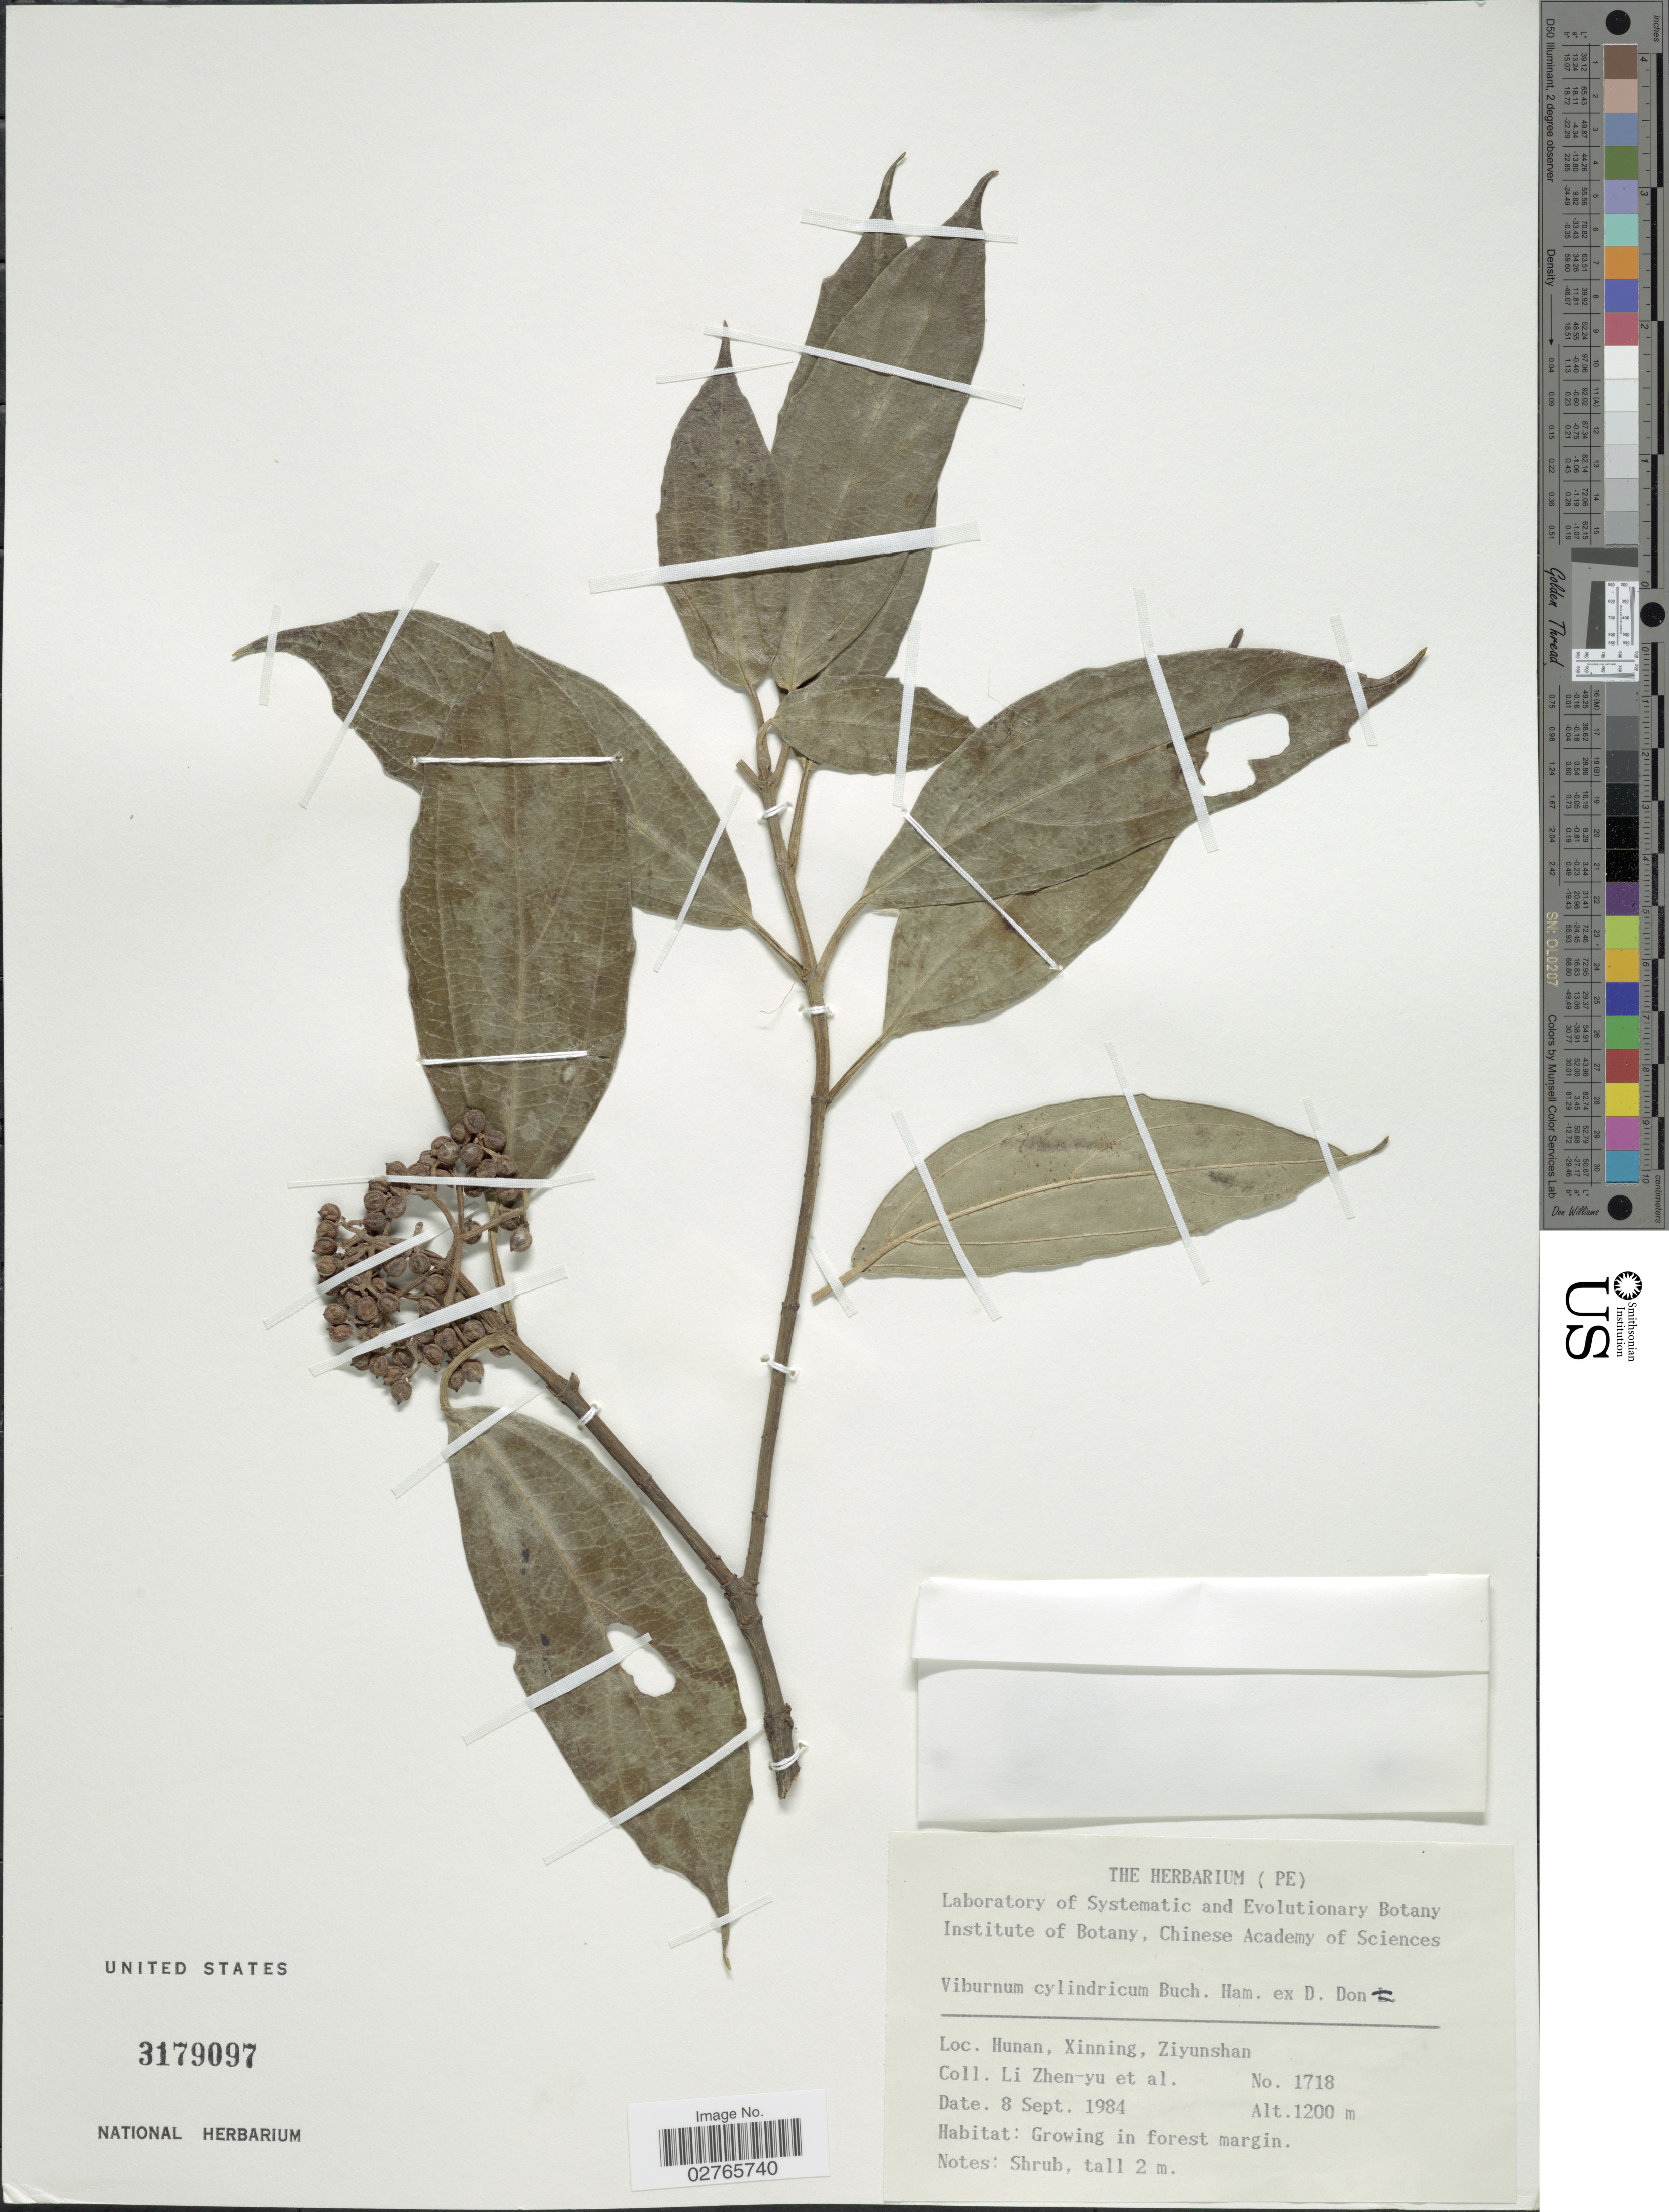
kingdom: Plantae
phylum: Tracheophyta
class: Magnoliopsida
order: Dipsacales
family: Viburnaceae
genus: Viburnum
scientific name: Viburnum cylindricum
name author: Buch.-Ham.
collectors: Z. Y. Li & et al.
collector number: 1718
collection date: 1984-09-08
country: China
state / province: Hunan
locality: Xinning, Ziyunshan.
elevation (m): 1200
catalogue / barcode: US 3179097